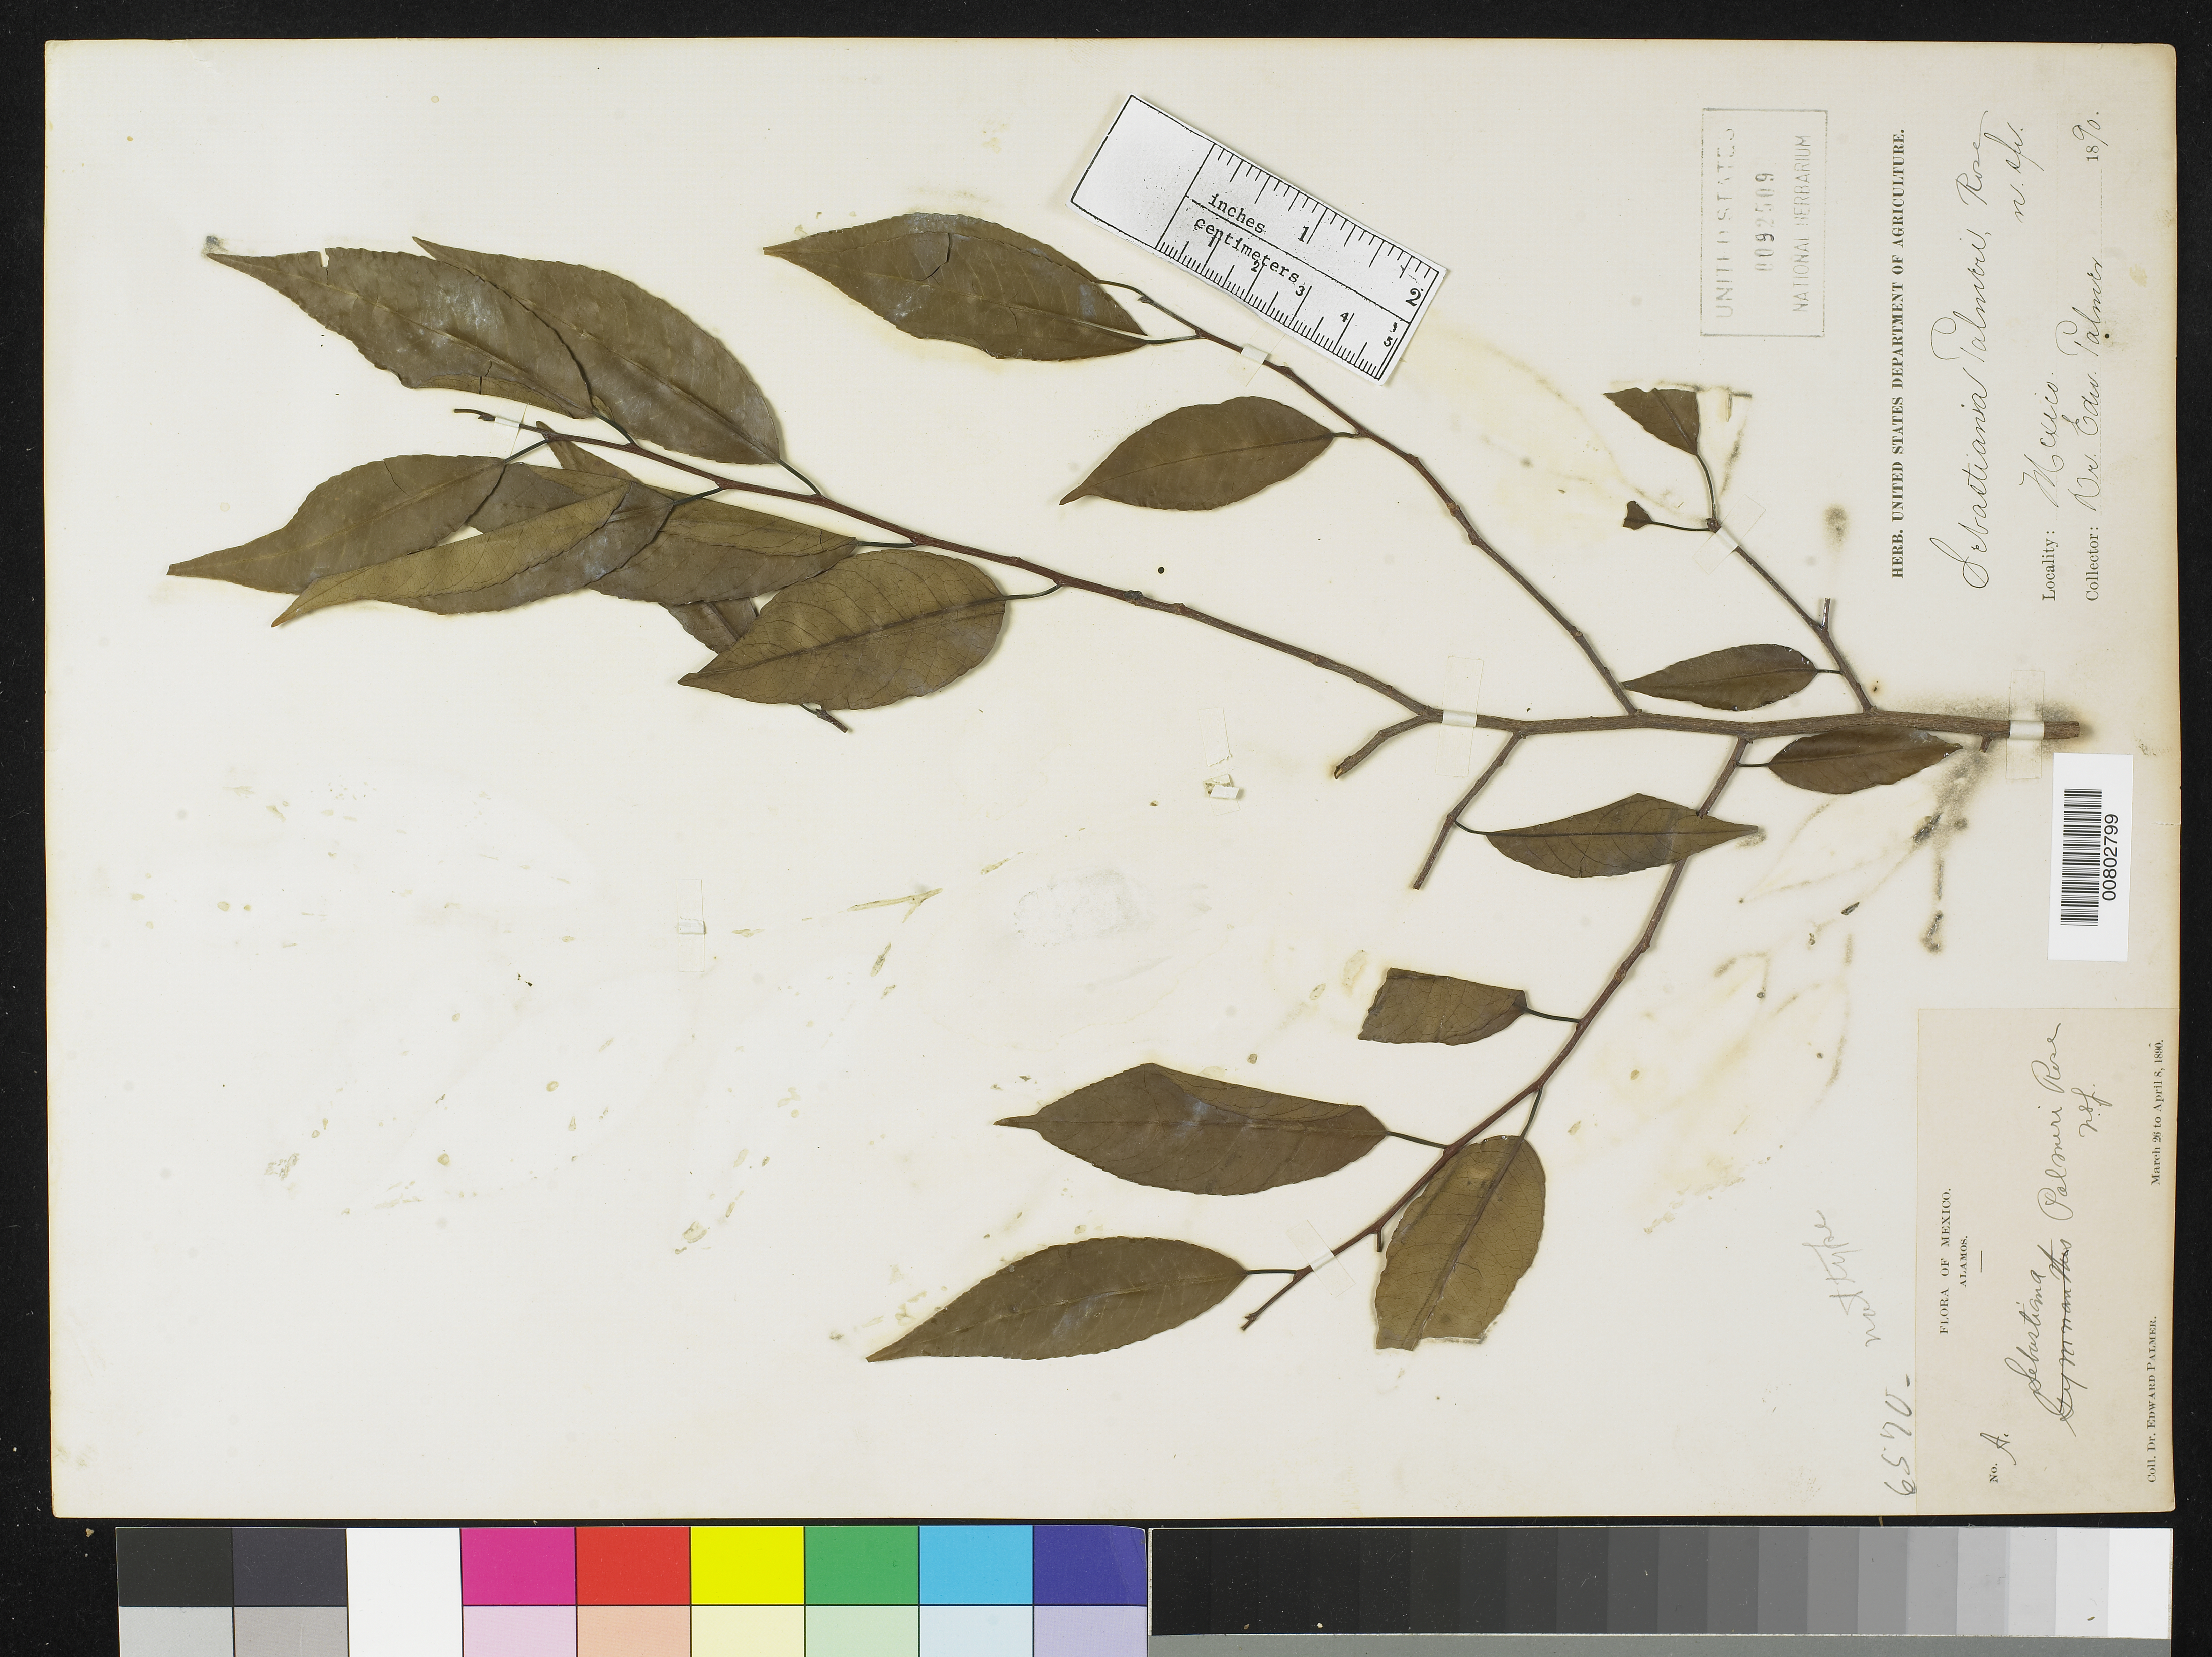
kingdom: Plantae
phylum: Tracheophyta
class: Magnoliopsida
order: Malpighiales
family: Euphorbiaceae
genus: Sebastiania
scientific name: Sebastiania palmeri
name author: Rose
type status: Syntype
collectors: E. Palmer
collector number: A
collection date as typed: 26 Mar 1890 to 08 Apr 1890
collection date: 1890-03-26/1890-04-08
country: Mexico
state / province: Sonora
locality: A. Alamos, Sonora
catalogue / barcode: US 92509